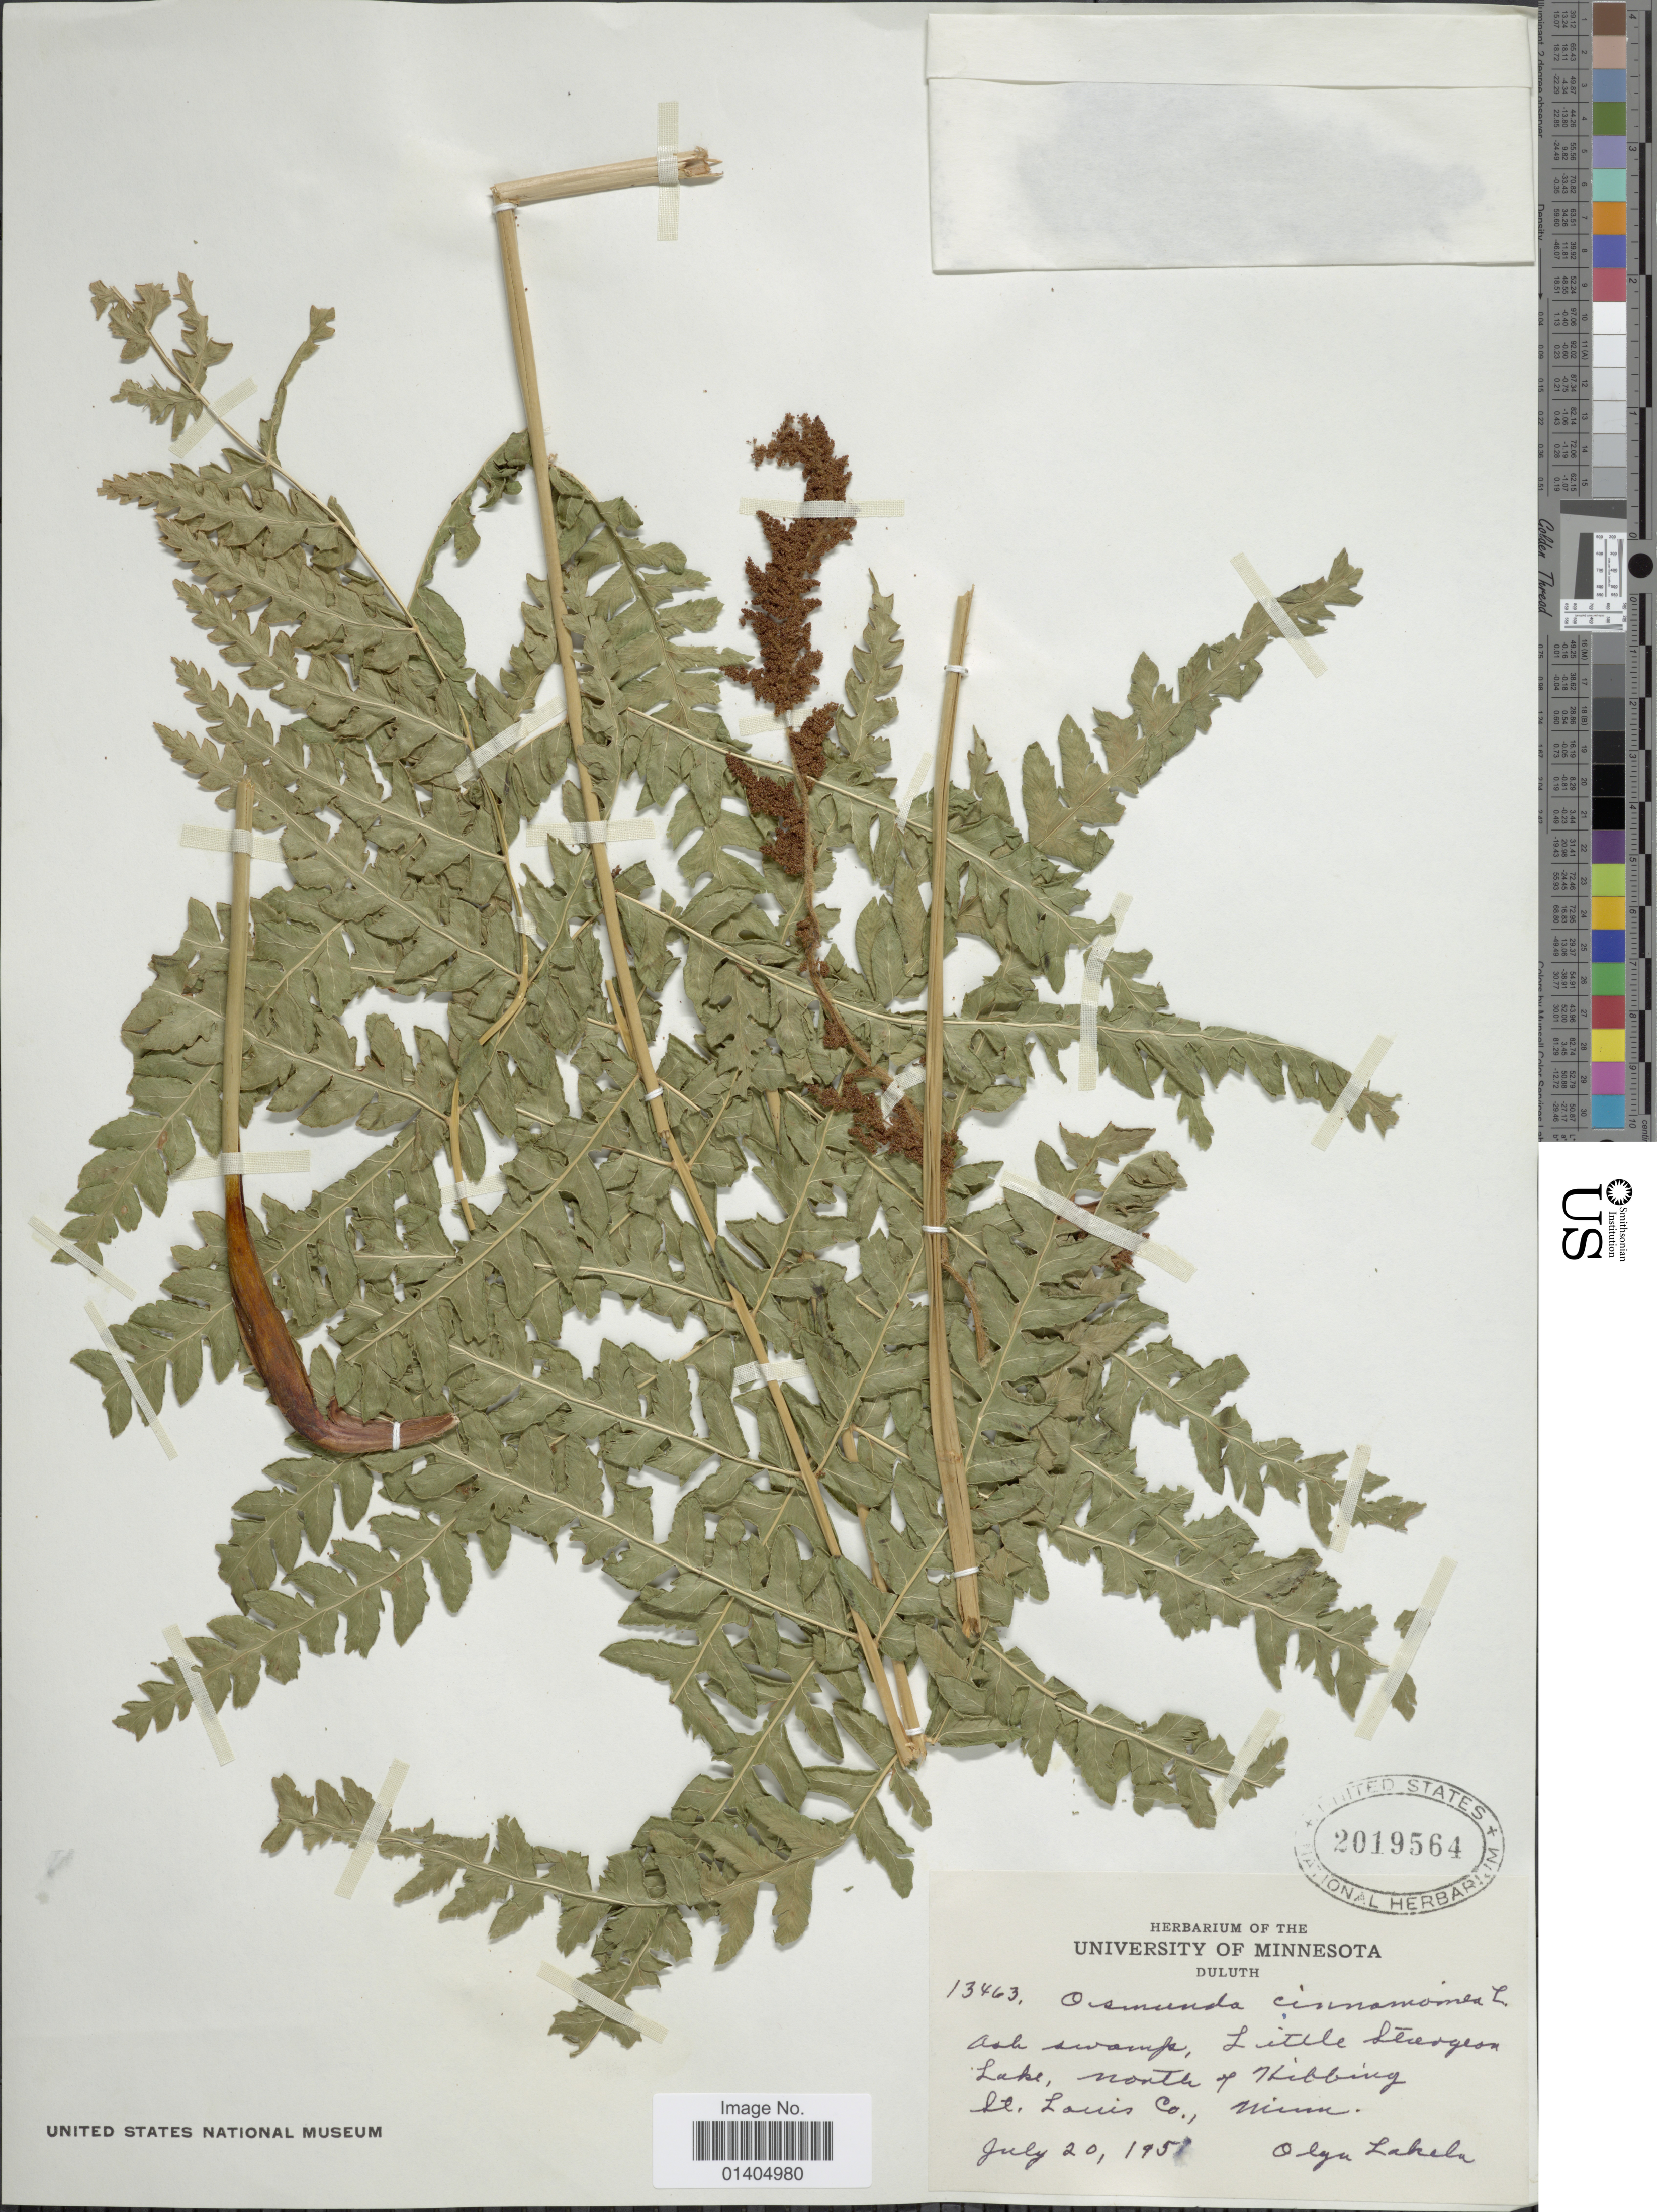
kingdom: Plantae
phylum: Tracheophyta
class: Polypodiopsida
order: Osmundales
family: Osmundaceae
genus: Osmundastrum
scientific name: Osmundastrum cinnamomeum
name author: (L.) C. Presl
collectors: O. K. Lakela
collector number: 13463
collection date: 1951-07-20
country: United States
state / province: Minnesota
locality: Little Sturgeon Lake, north of Hibbing St Louis Co.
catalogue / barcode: US 2019564